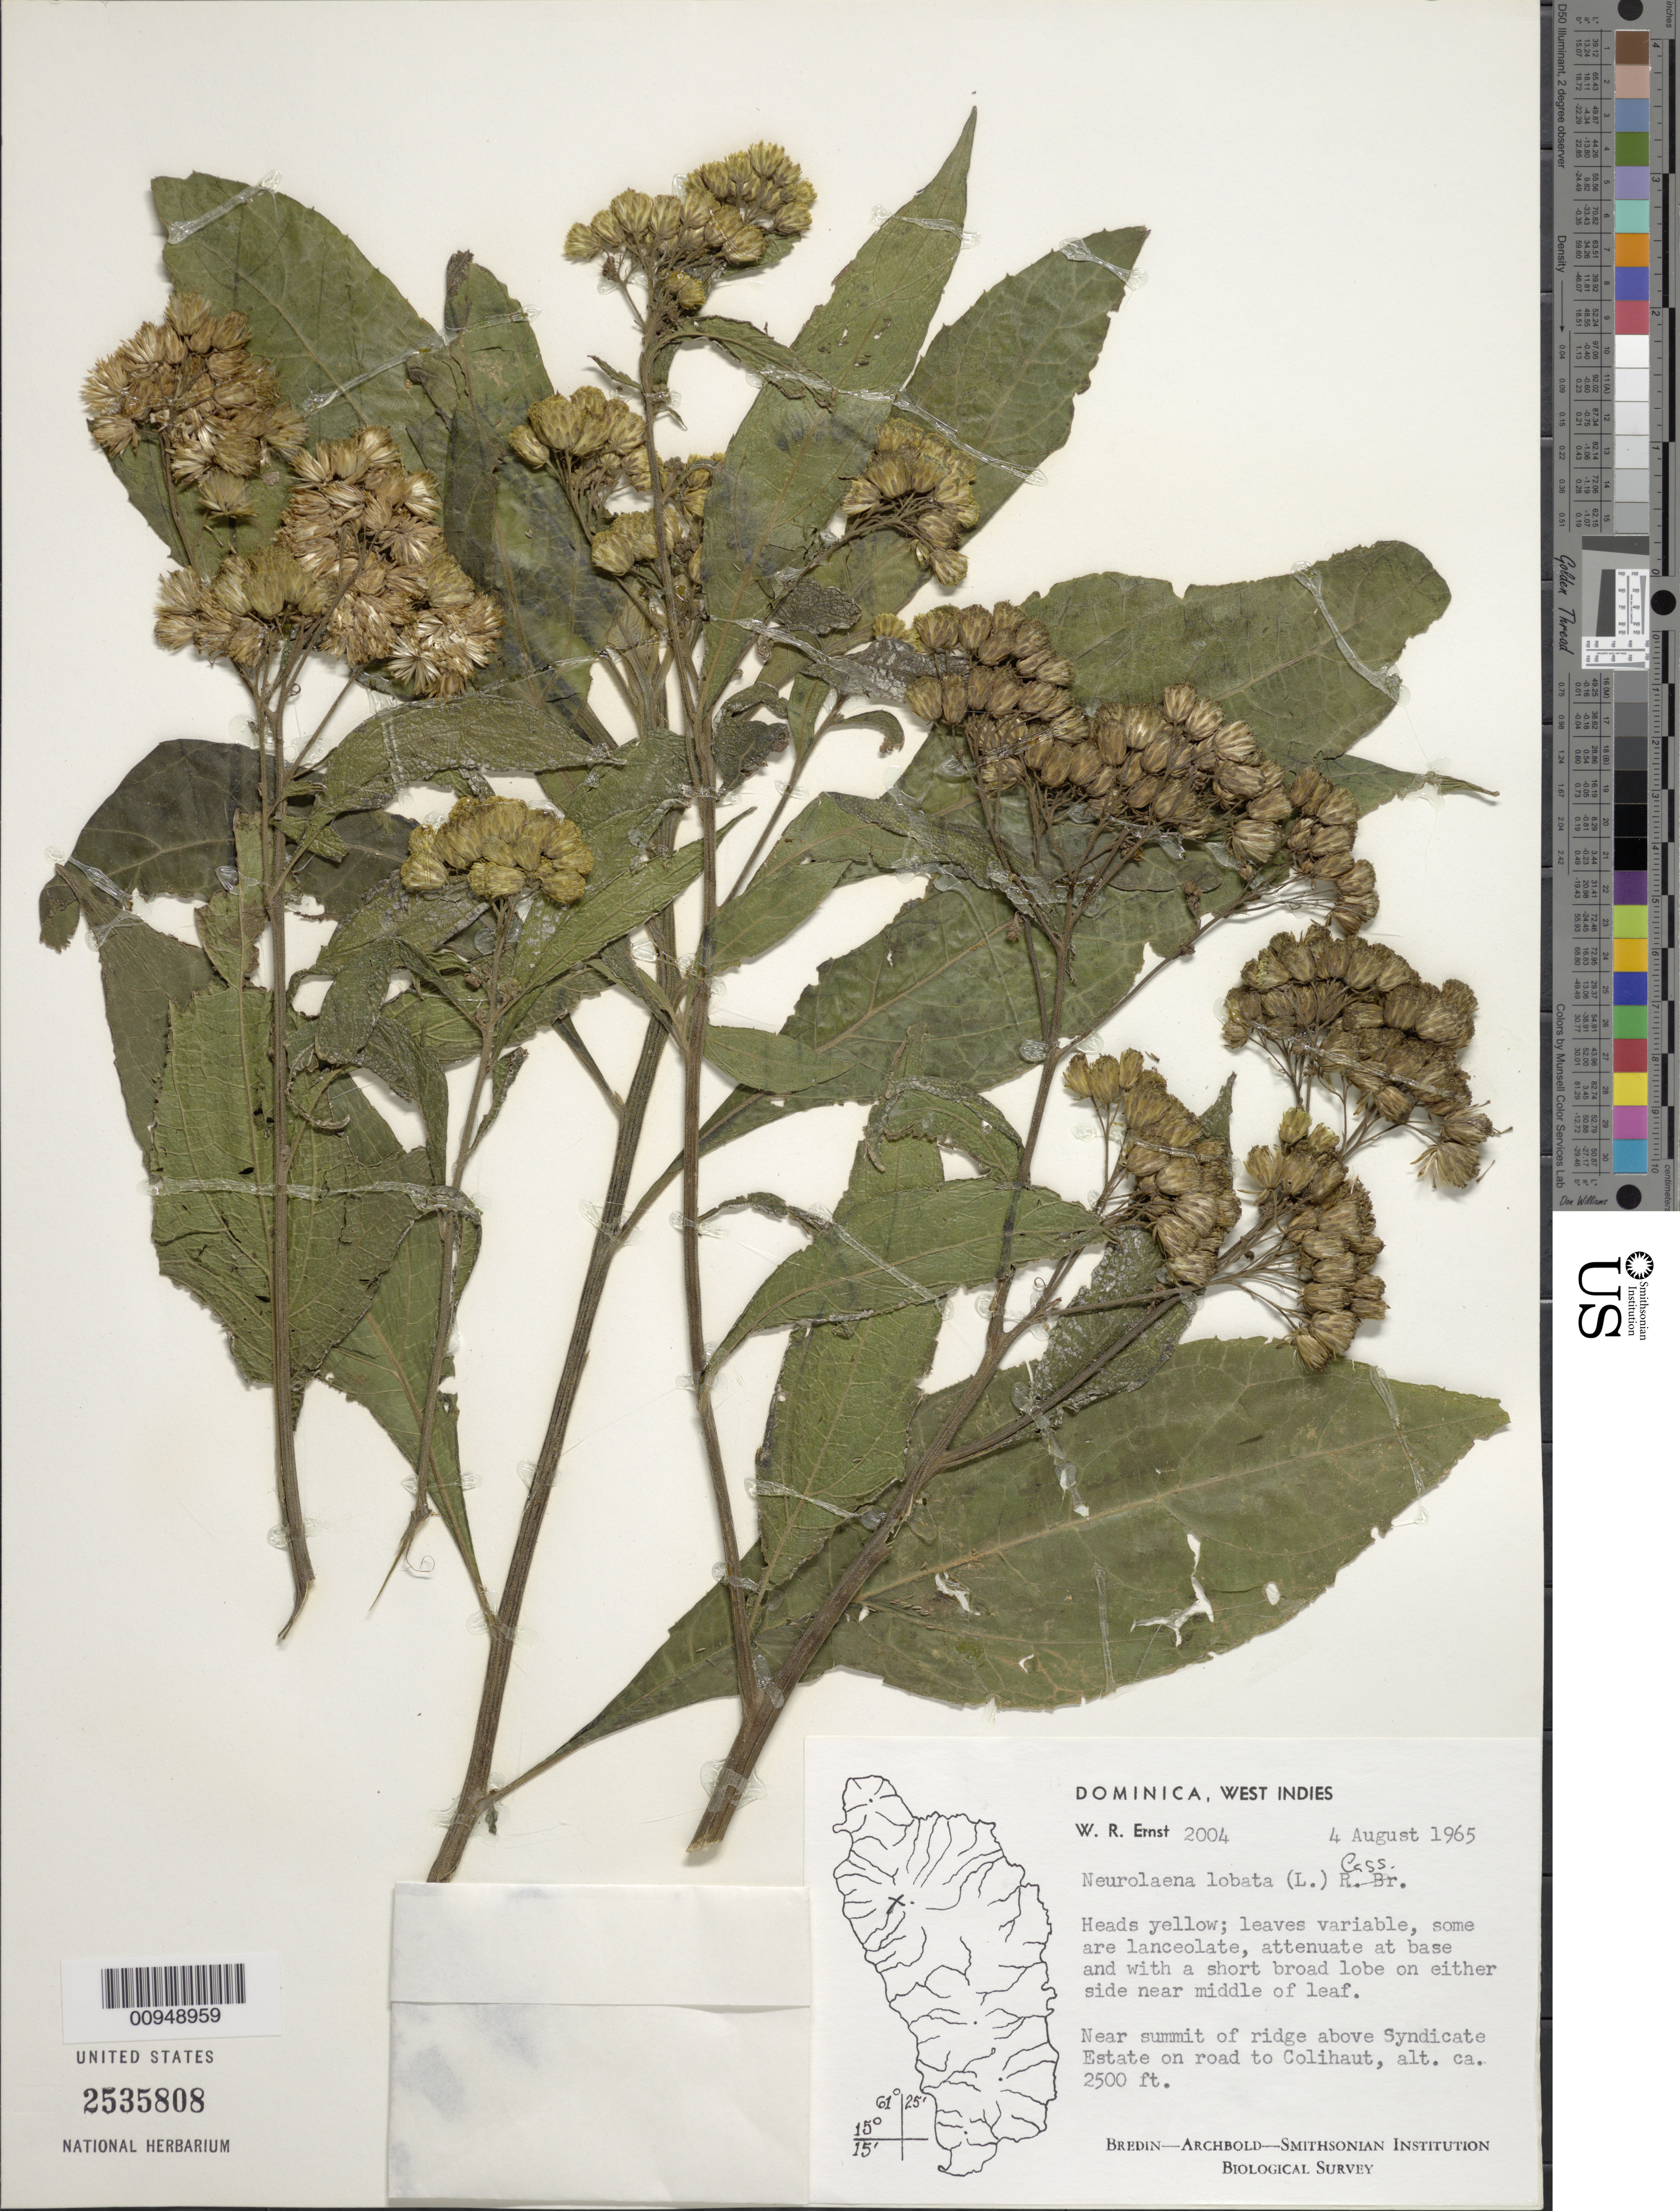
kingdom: Plantae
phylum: Tracheophyta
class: Magnoliopsida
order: Asterales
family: Asteraceae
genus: Neurolaena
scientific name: Neurolaena lobata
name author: (L.) R. Br. ex Cass.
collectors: W. R. Ernst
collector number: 2004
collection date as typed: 04 Aug 1965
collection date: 1965-08-04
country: Dominica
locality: Near summit of ridge above Syndicate Estate on road to Colihaut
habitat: Near summit of ridge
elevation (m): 762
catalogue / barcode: US 2535808